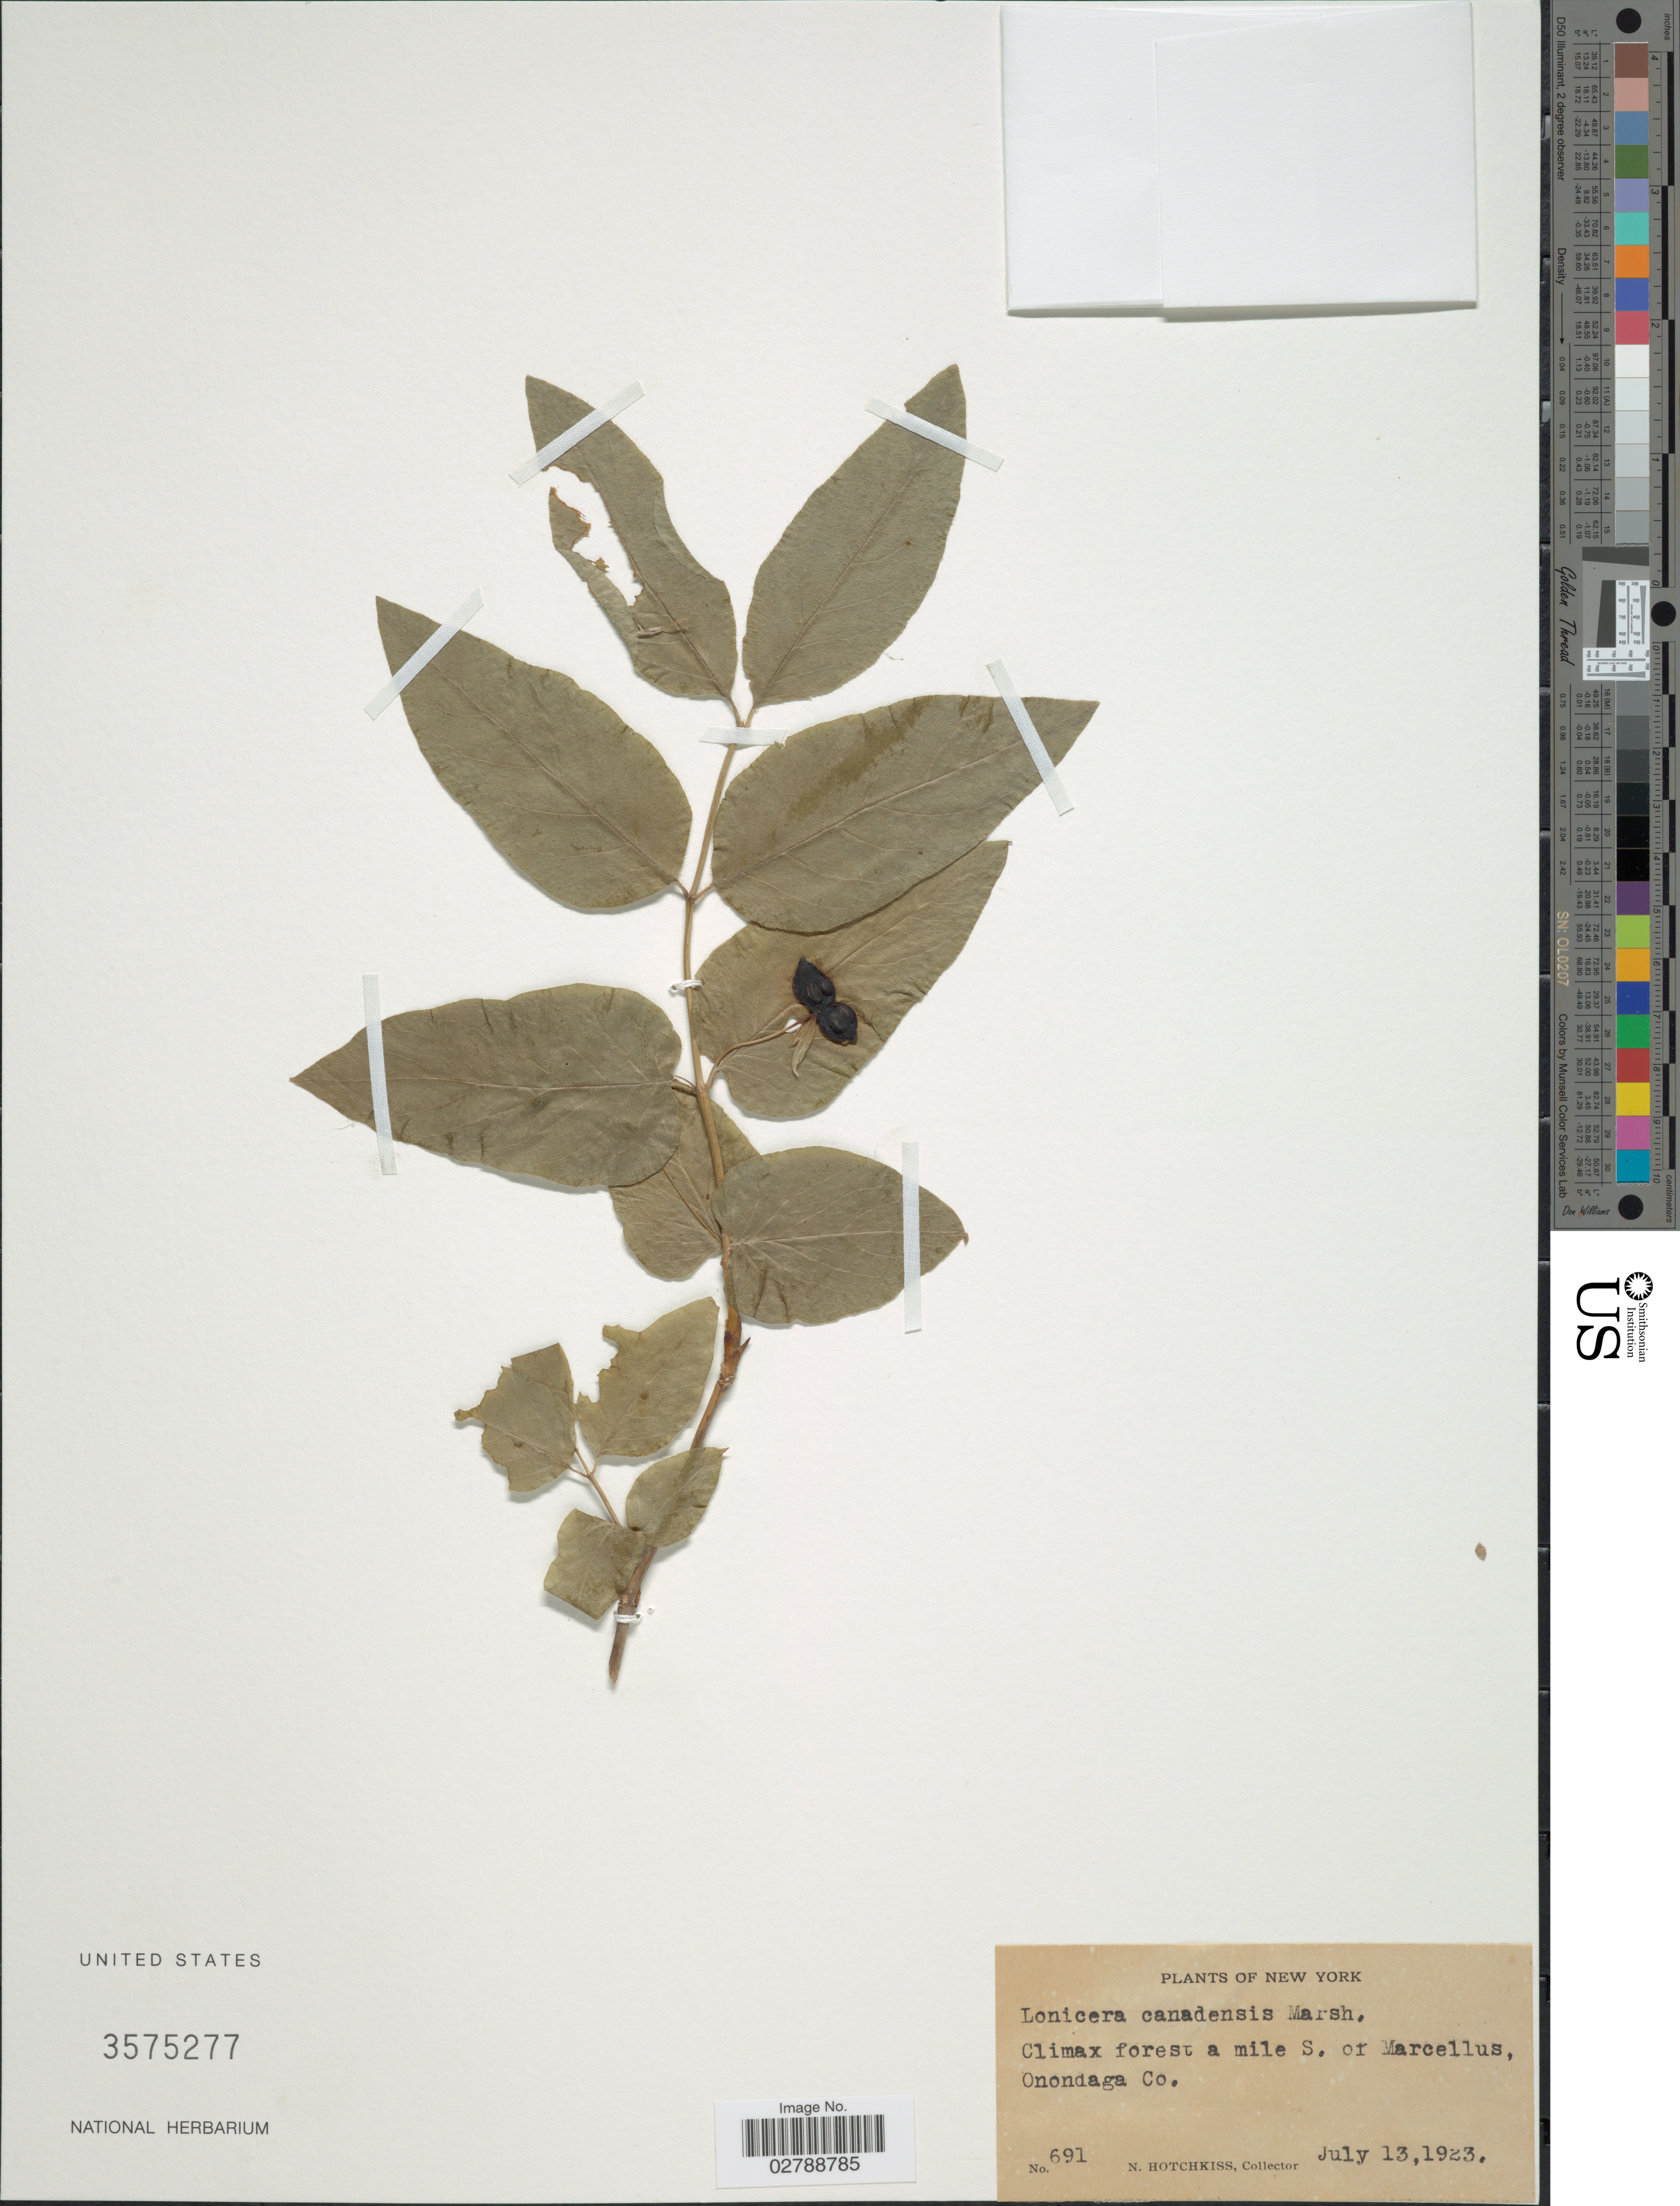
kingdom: Plantae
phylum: Tracheophyta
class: Magnoliopsida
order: Dipsacales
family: Caprifoliaceae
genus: Lonicera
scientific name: Lonicera canadensis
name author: Bartram & W. Bartram ex Marshall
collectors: N. Hotchkiss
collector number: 691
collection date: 1923-07-13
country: United States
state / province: New York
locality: Climax forest a mile S. or Marcellus, Onondaga Co.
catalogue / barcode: US 3575277